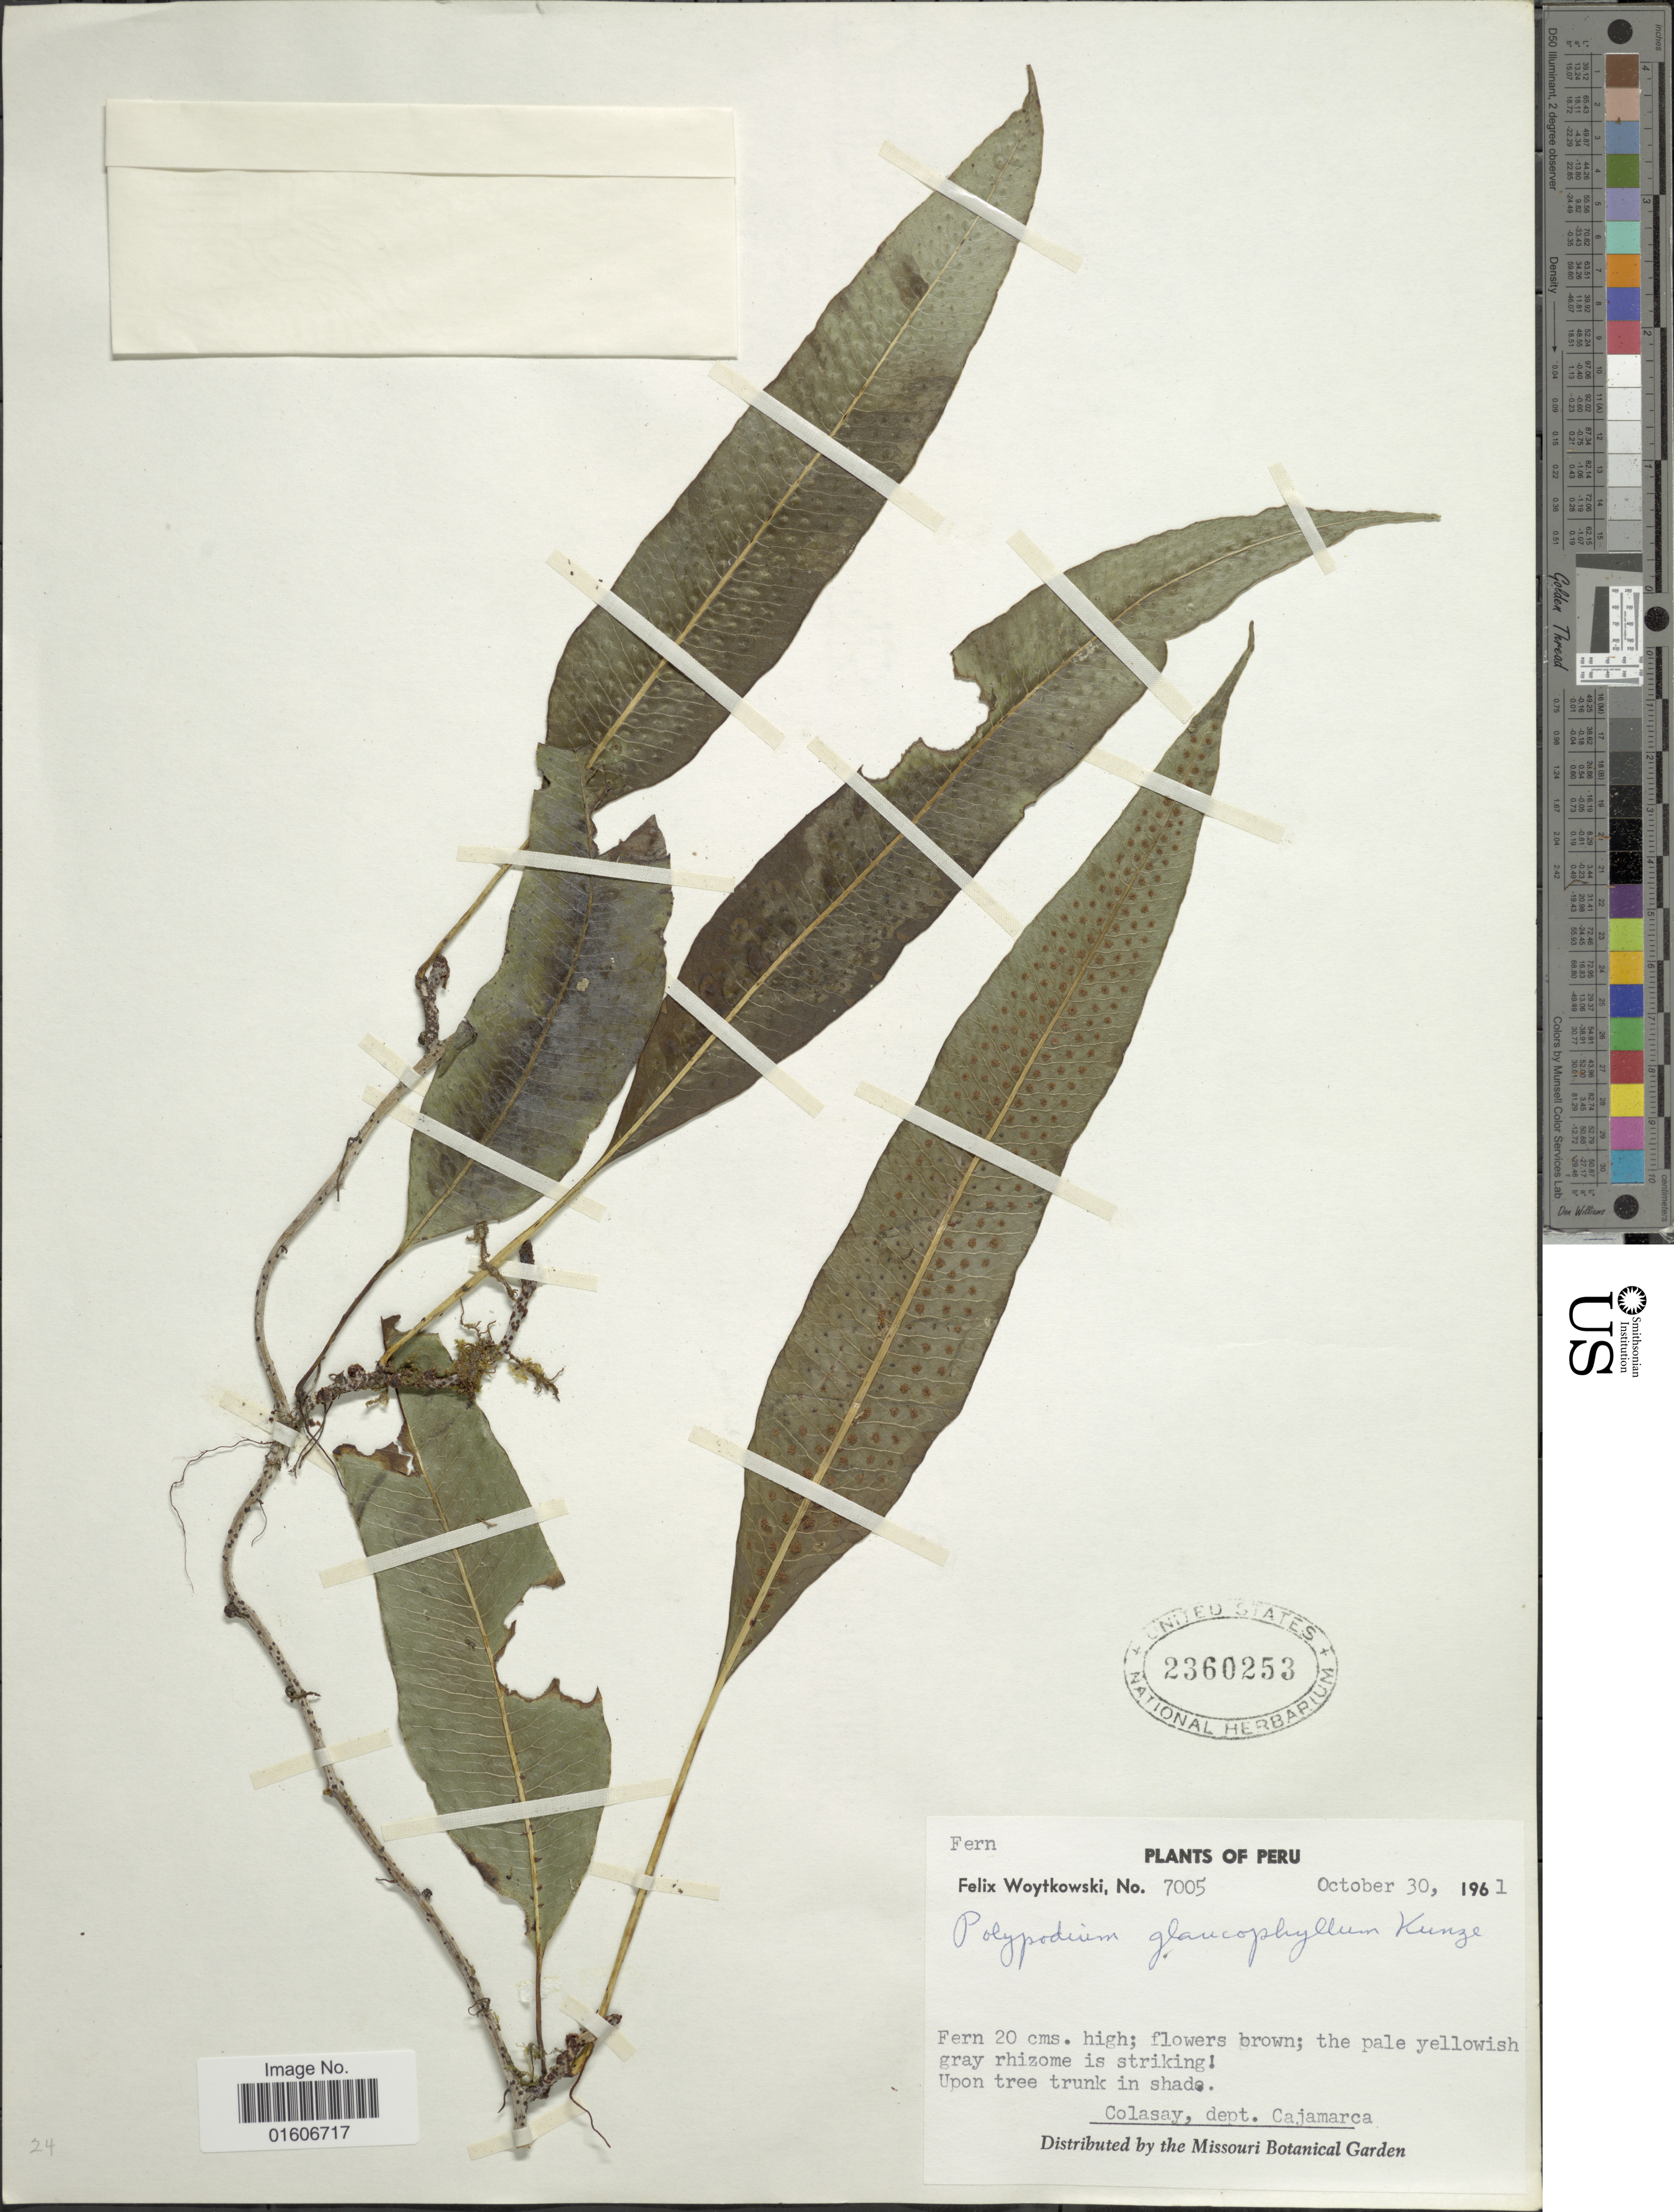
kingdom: Plantae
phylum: Tracheophyta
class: Polypodiopsida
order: Polypodiales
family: Polypodiaceae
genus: Serpocaulon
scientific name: Serpocaulon levigatum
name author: (Cav.) A.R. Sm.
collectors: F. Woytkowski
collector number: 7005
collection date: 1961-10-30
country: Peru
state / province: Cajamarca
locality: Colasay, Dept Cajamarca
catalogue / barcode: US 2360253